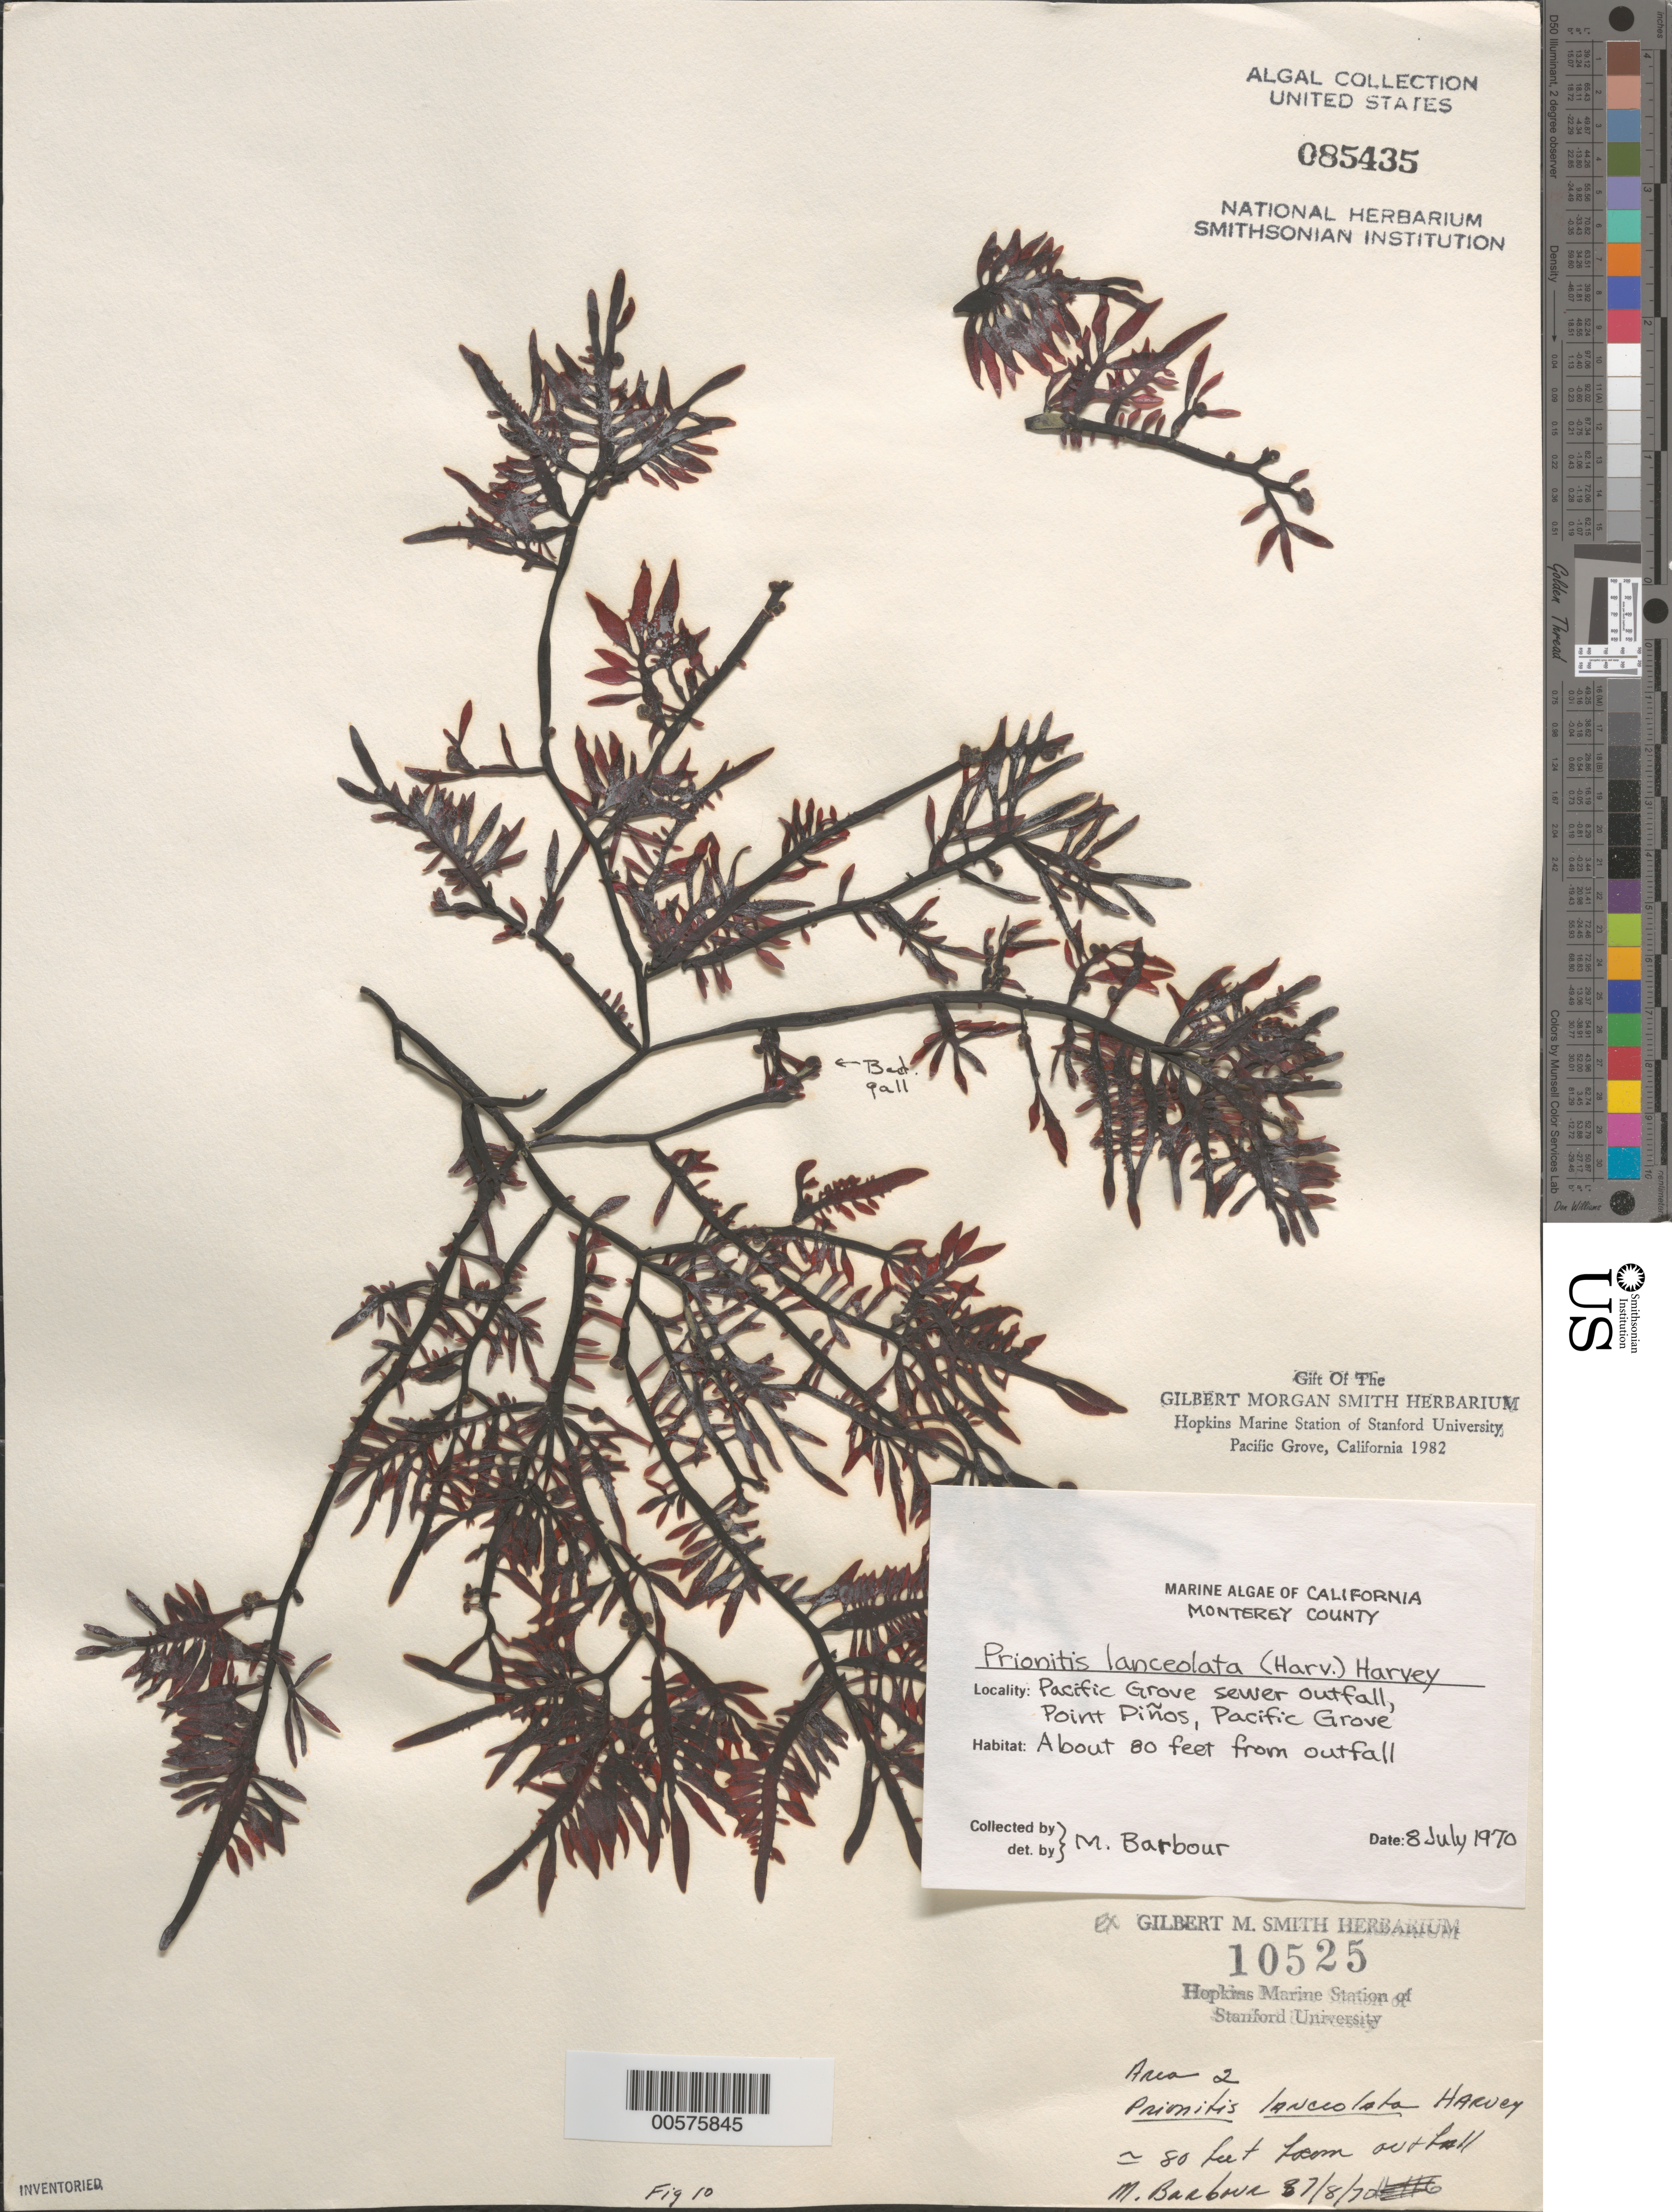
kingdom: Plantae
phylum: Rhodophyta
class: Florideophyceae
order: Cryptonemiales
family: Cryptonemiaceae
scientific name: Prionitis lanceolata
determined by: Barbour, M.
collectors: M. Barbour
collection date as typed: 08 Jul 1970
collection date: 1970-07-08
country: United States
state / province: California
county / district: Monterey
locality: Point Pinos, Pacific Grove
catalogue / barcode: US 85435